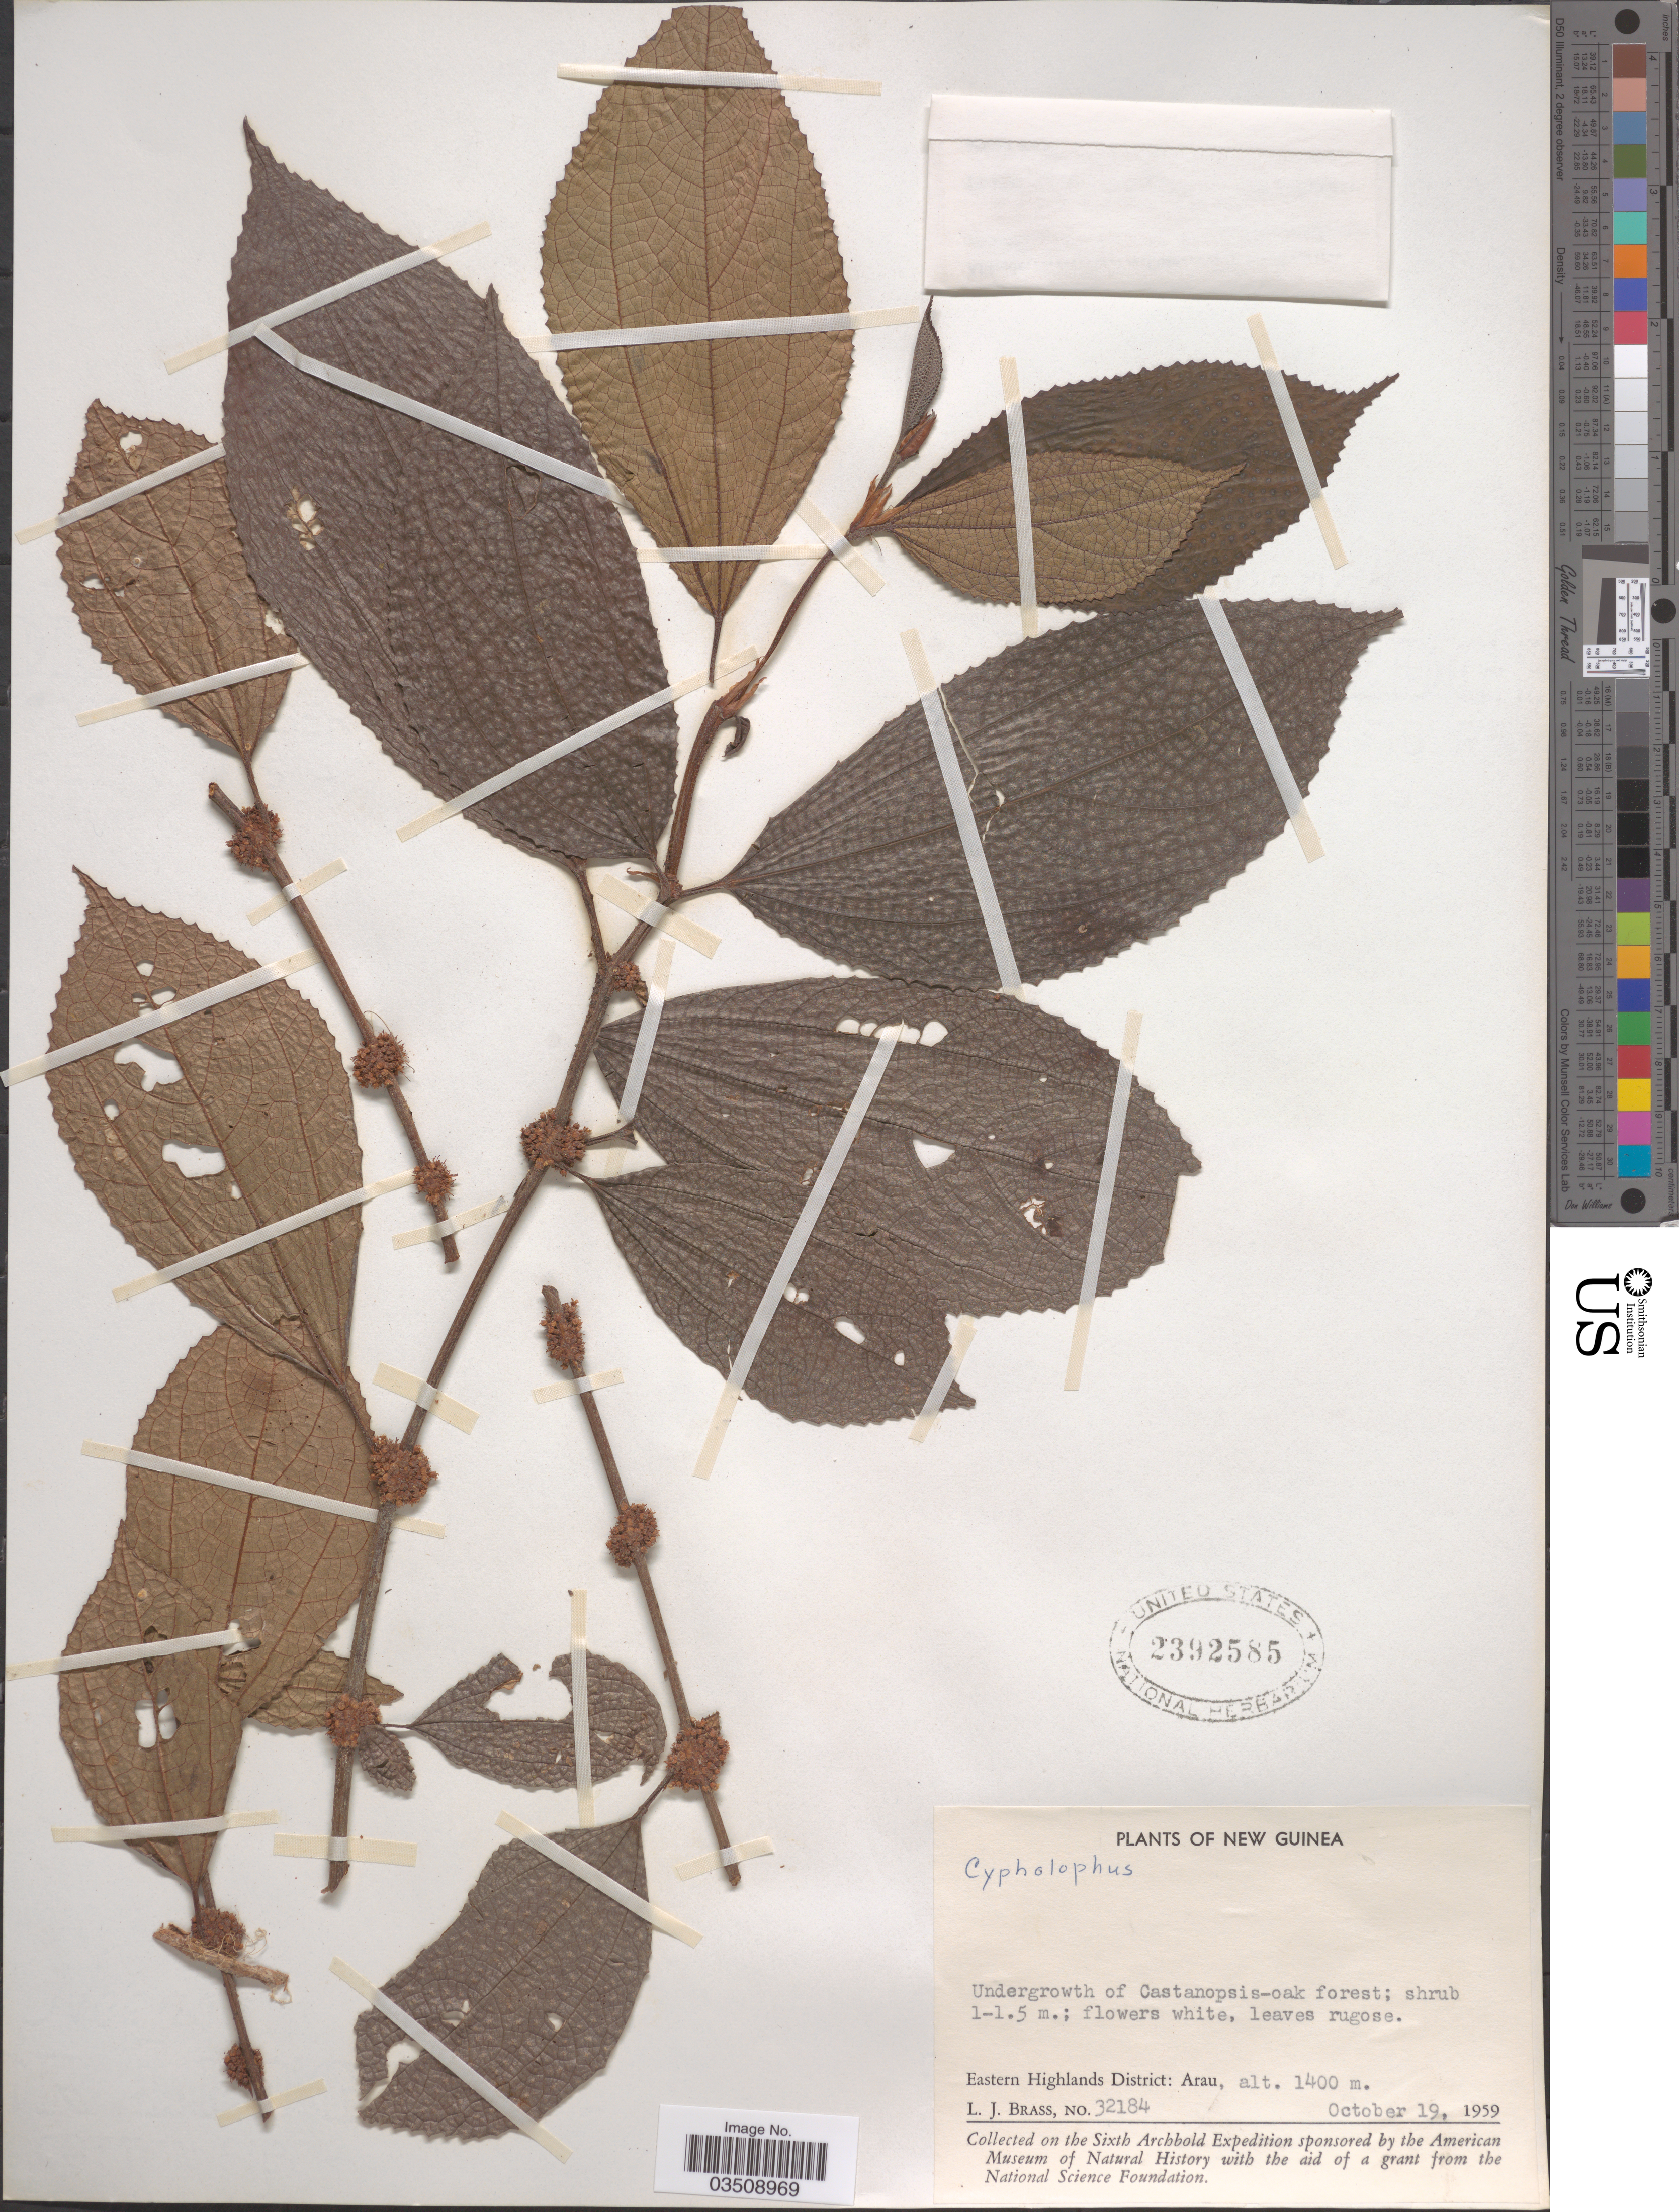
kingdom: Plantae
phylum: Tracheophyta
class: Magnoliopsida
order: Rosales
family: Urticaceae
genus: Cypholophus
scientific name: Cypholophus sp.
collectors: L. J. Brass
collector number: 32184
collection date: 1959-10-19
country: Papua New Guinea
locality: New Guinea. Eastern Highlands District: Arau.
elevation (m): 1400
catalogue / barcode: US 2392585